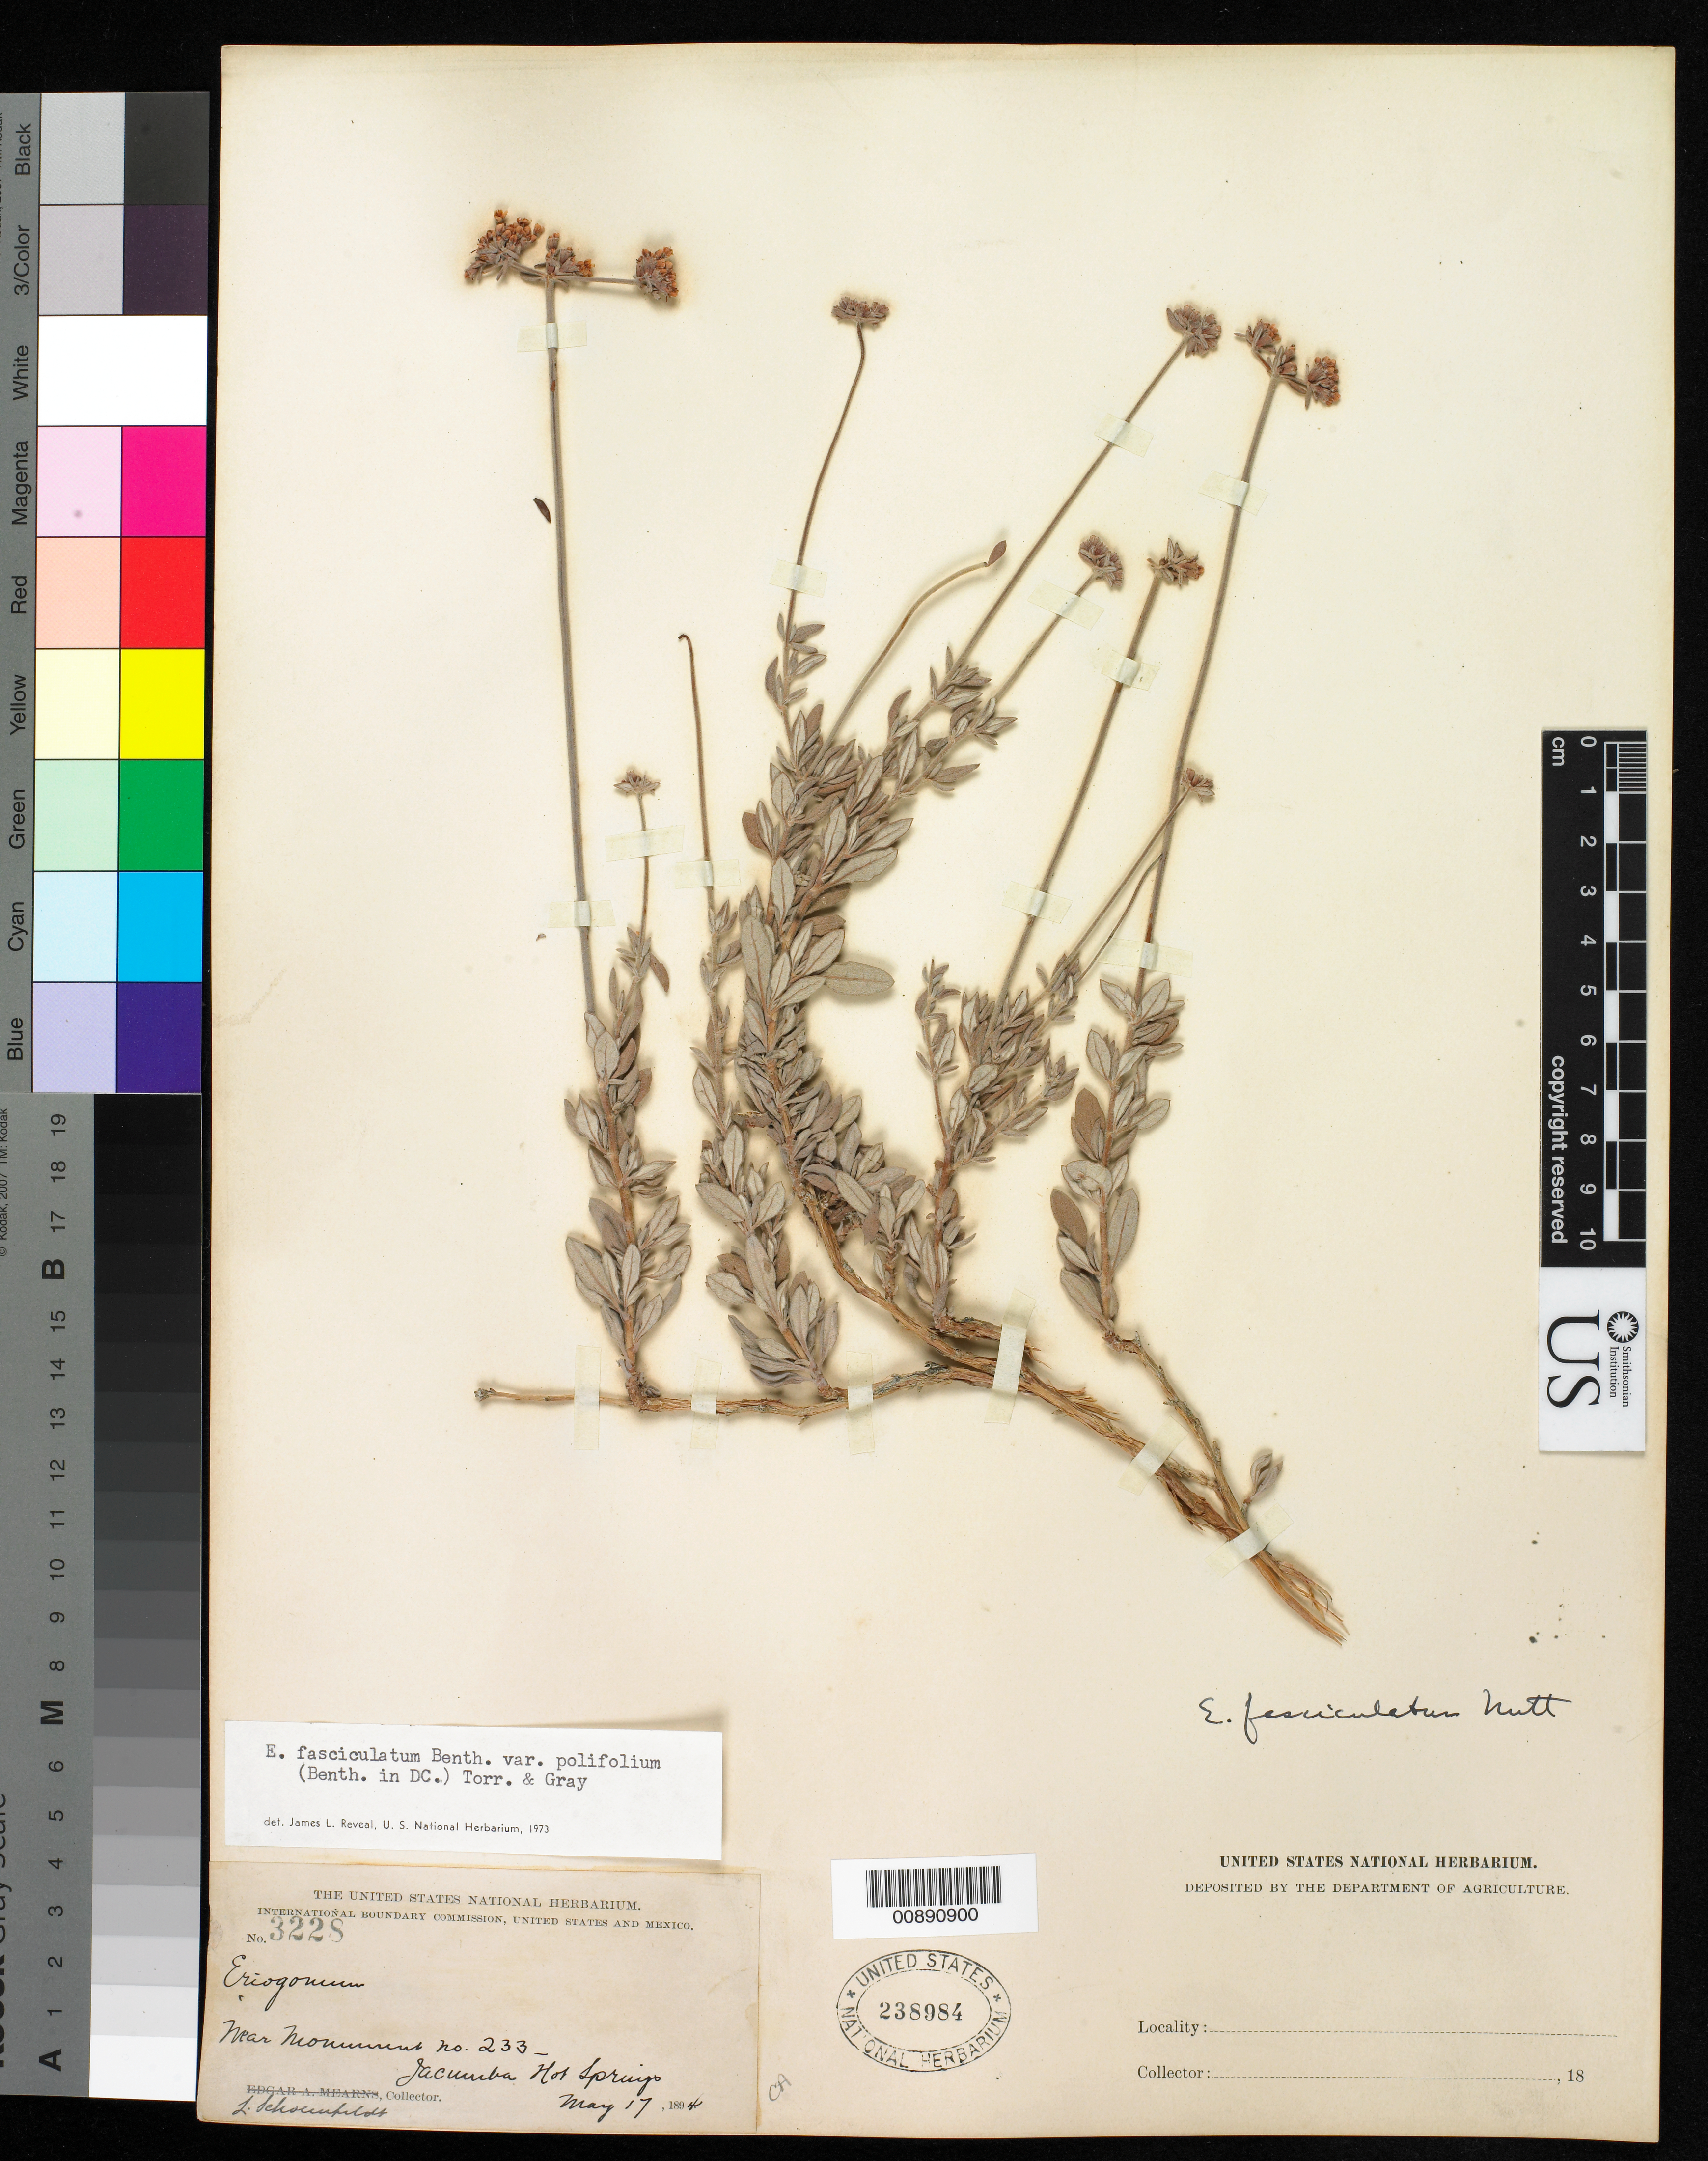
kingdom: Plantae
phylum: Tracheophyta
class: Magnoliopsida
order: Caryophyllales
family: Polygonaceae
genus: Eriogonum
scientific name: Eriogonum fasciculatum var. polifolium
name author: (Benth.) Torr. & A. Gray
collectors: L. Schoenfeldt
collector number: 3228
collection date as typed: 17 May 1894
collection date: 1894-05-17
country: United States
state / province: California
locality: Near Monument no 233. Jacumba Hot Springs.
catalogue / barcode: US 238984